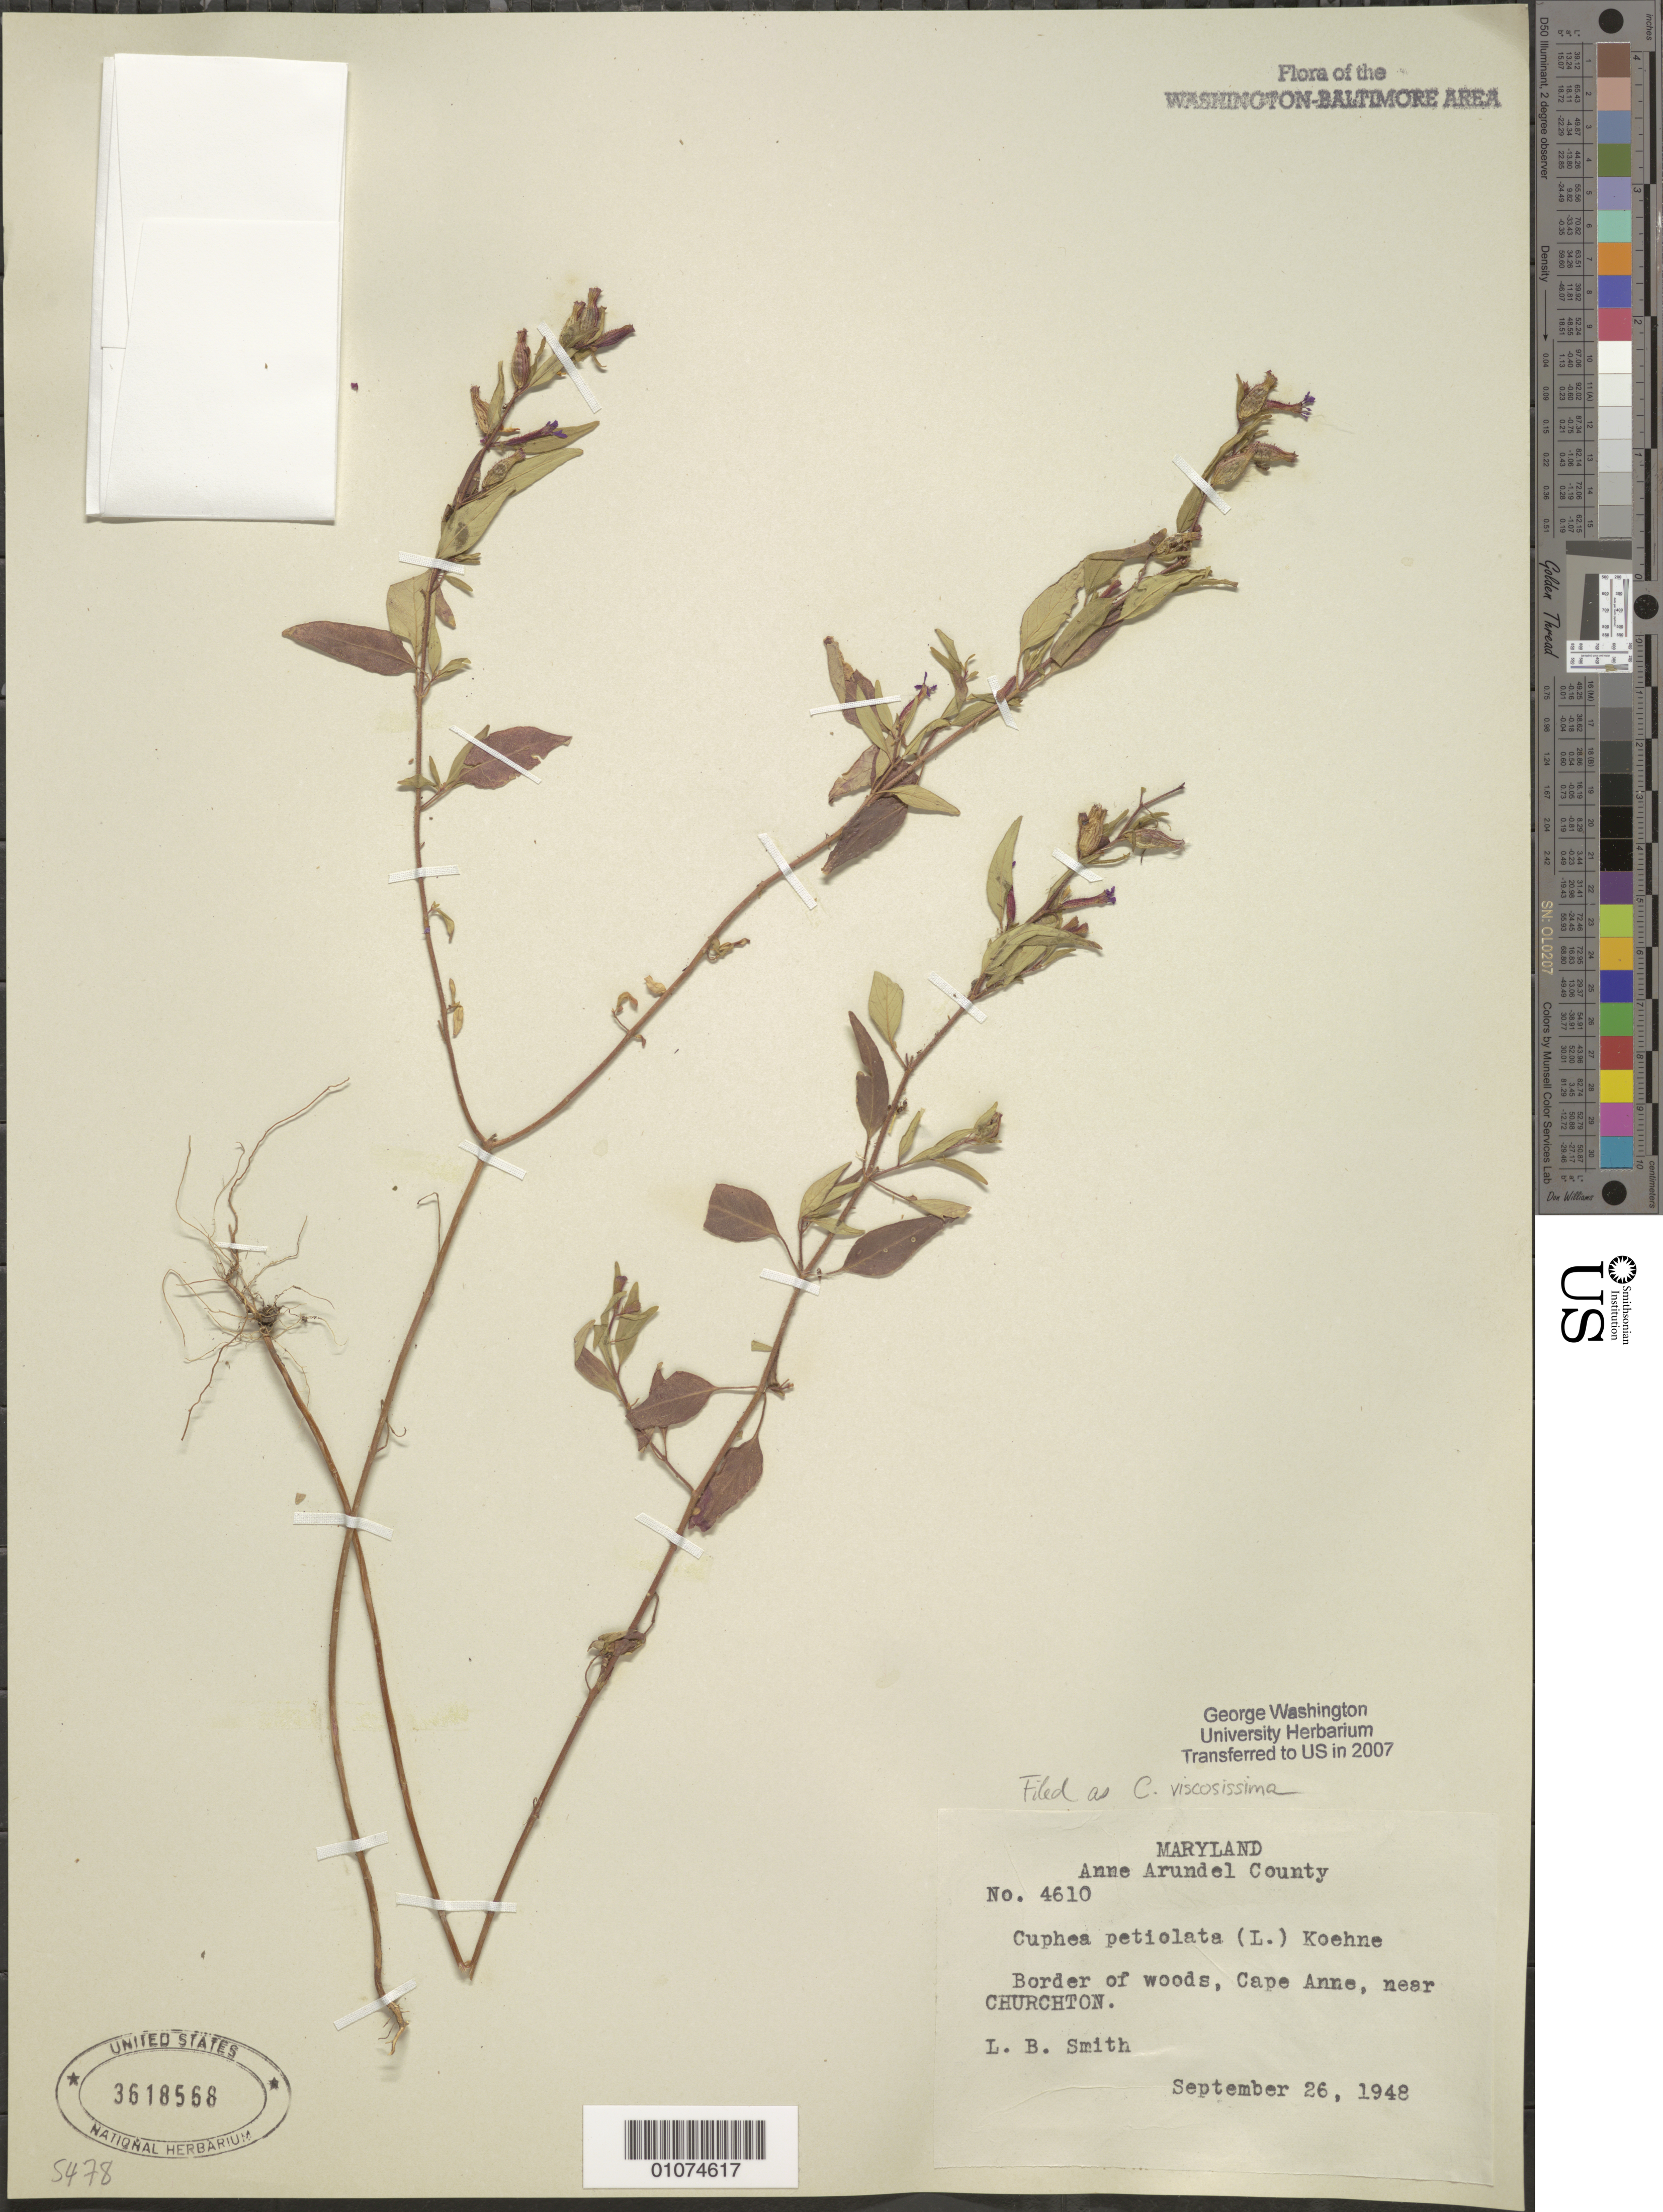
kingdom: Plantae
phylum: Tracheophyta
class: Magnoliopsida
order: Myrtales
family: Lythraceae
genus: Cuphea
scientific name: Cuphea viscosissima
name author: Jacq.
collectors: L. Smith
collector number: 4610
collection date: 1948-09-26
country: United States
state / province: Maryland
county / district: Anne Arundel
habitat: Border of woods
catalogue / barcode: US 3618568